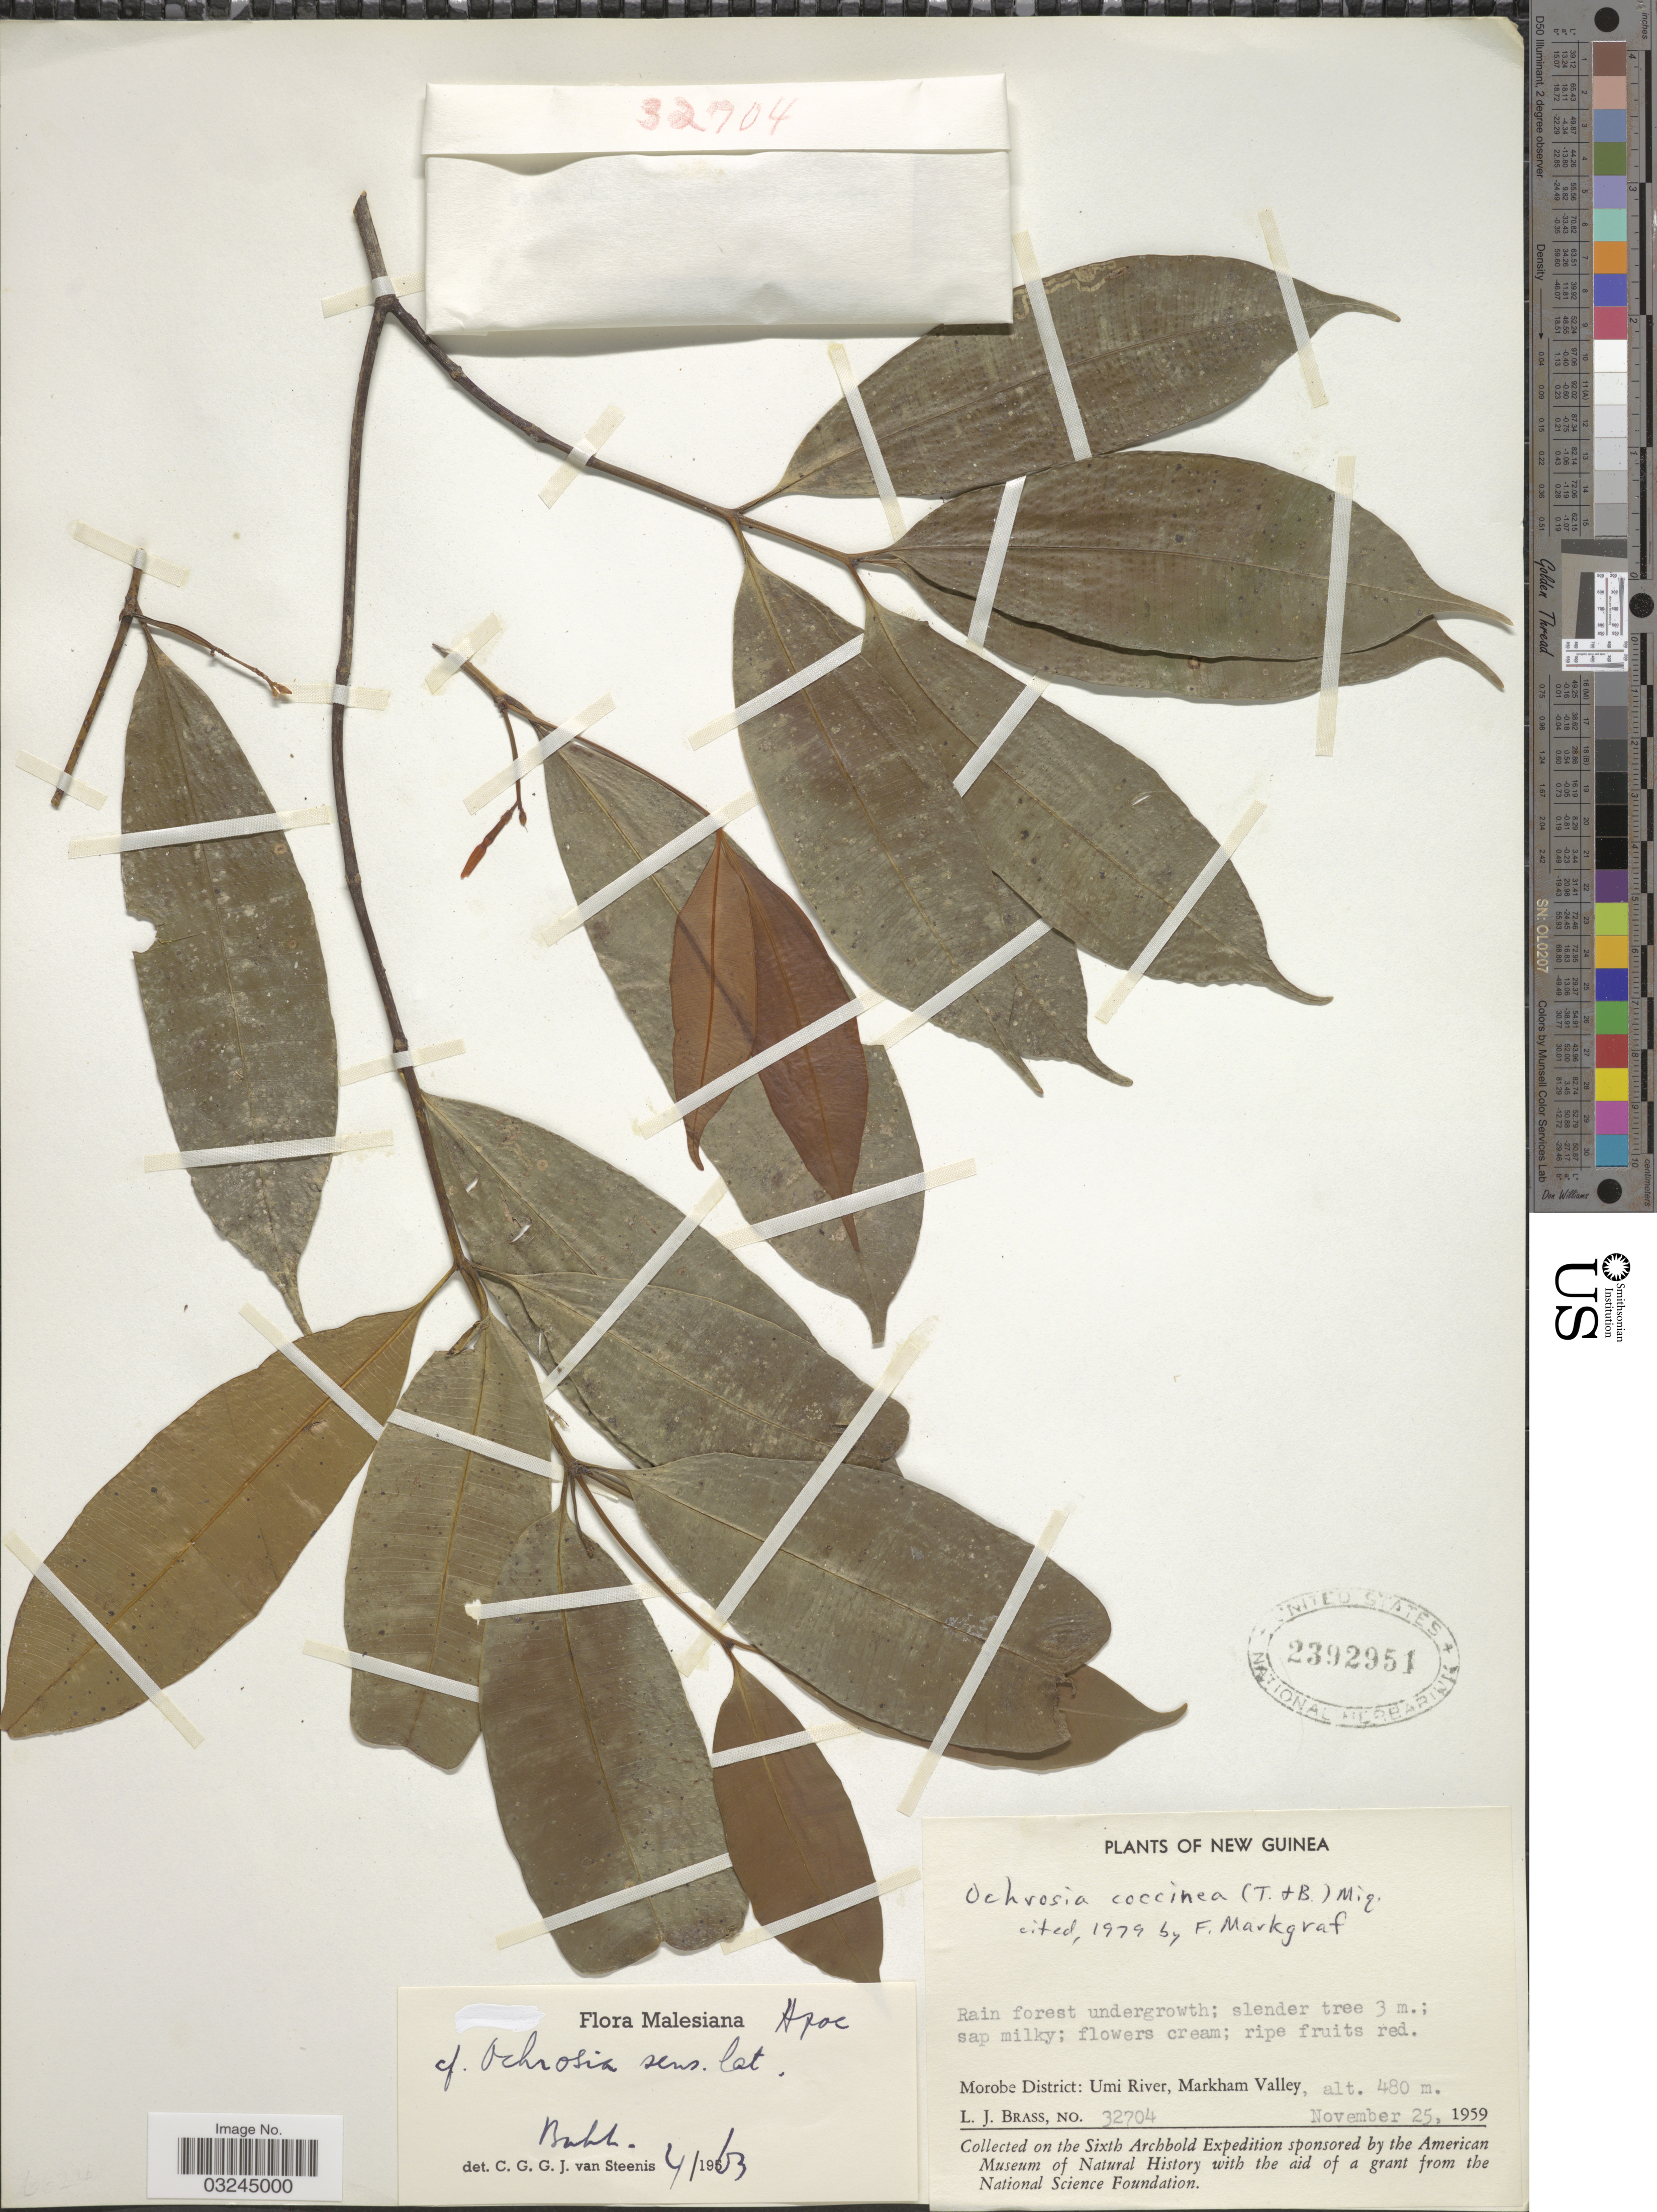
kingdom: Plantae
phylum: Tracheophyta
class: Magnoliopsida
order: Gentianales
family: Apocynaceae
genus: Ochrosia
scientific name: Ochrosia coccinea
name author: (Teijsm. & Binn.) Miq.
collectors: L. J. Brass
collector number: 32704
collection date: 1959-11-25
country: Papua New Guinea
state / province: Morobe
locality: New Guinea. Morobe District: Umi River, Markham Valley.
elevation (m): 480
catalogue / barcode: US 2392951